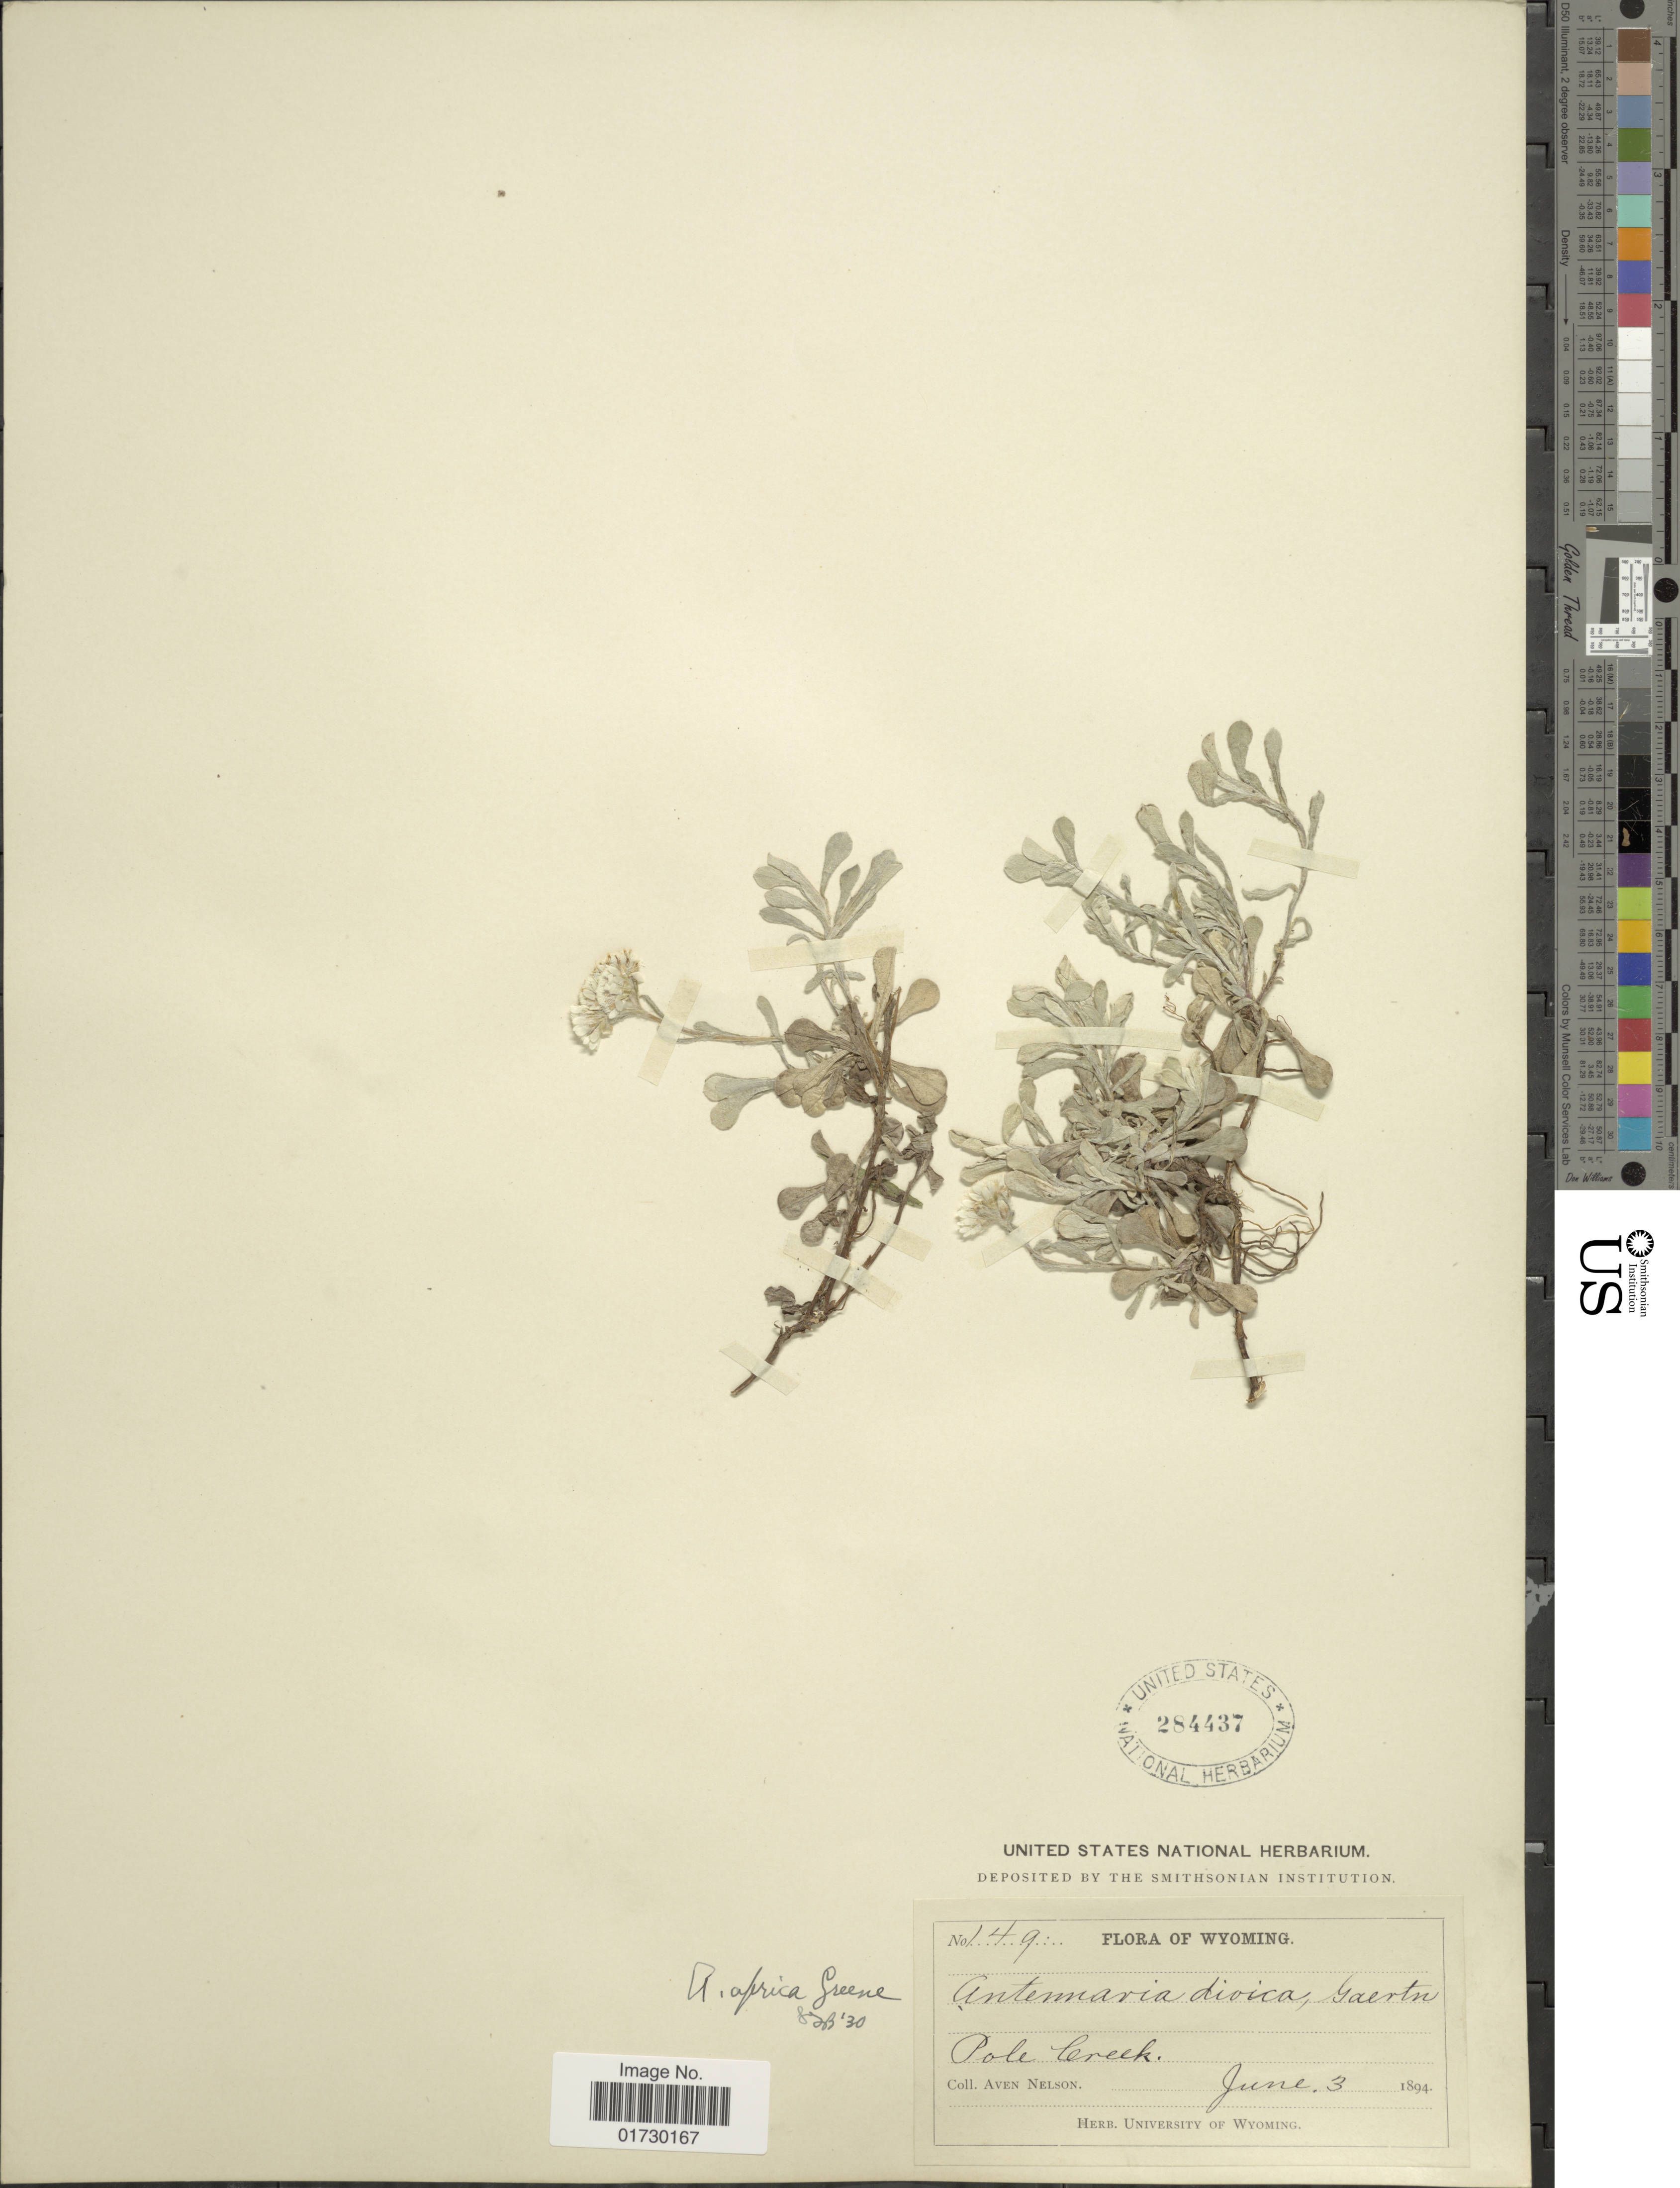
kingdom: Plantae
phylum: Tracheophyta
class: Magnoliopsida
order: Asterales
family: Asteraceae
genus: Antennaria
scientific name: Antennaria aprica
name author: Greene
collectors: A. Nelson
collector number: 149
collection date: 1894-06-13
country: United States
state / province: Wyoming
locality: Pole Creek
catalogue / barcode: US 284437